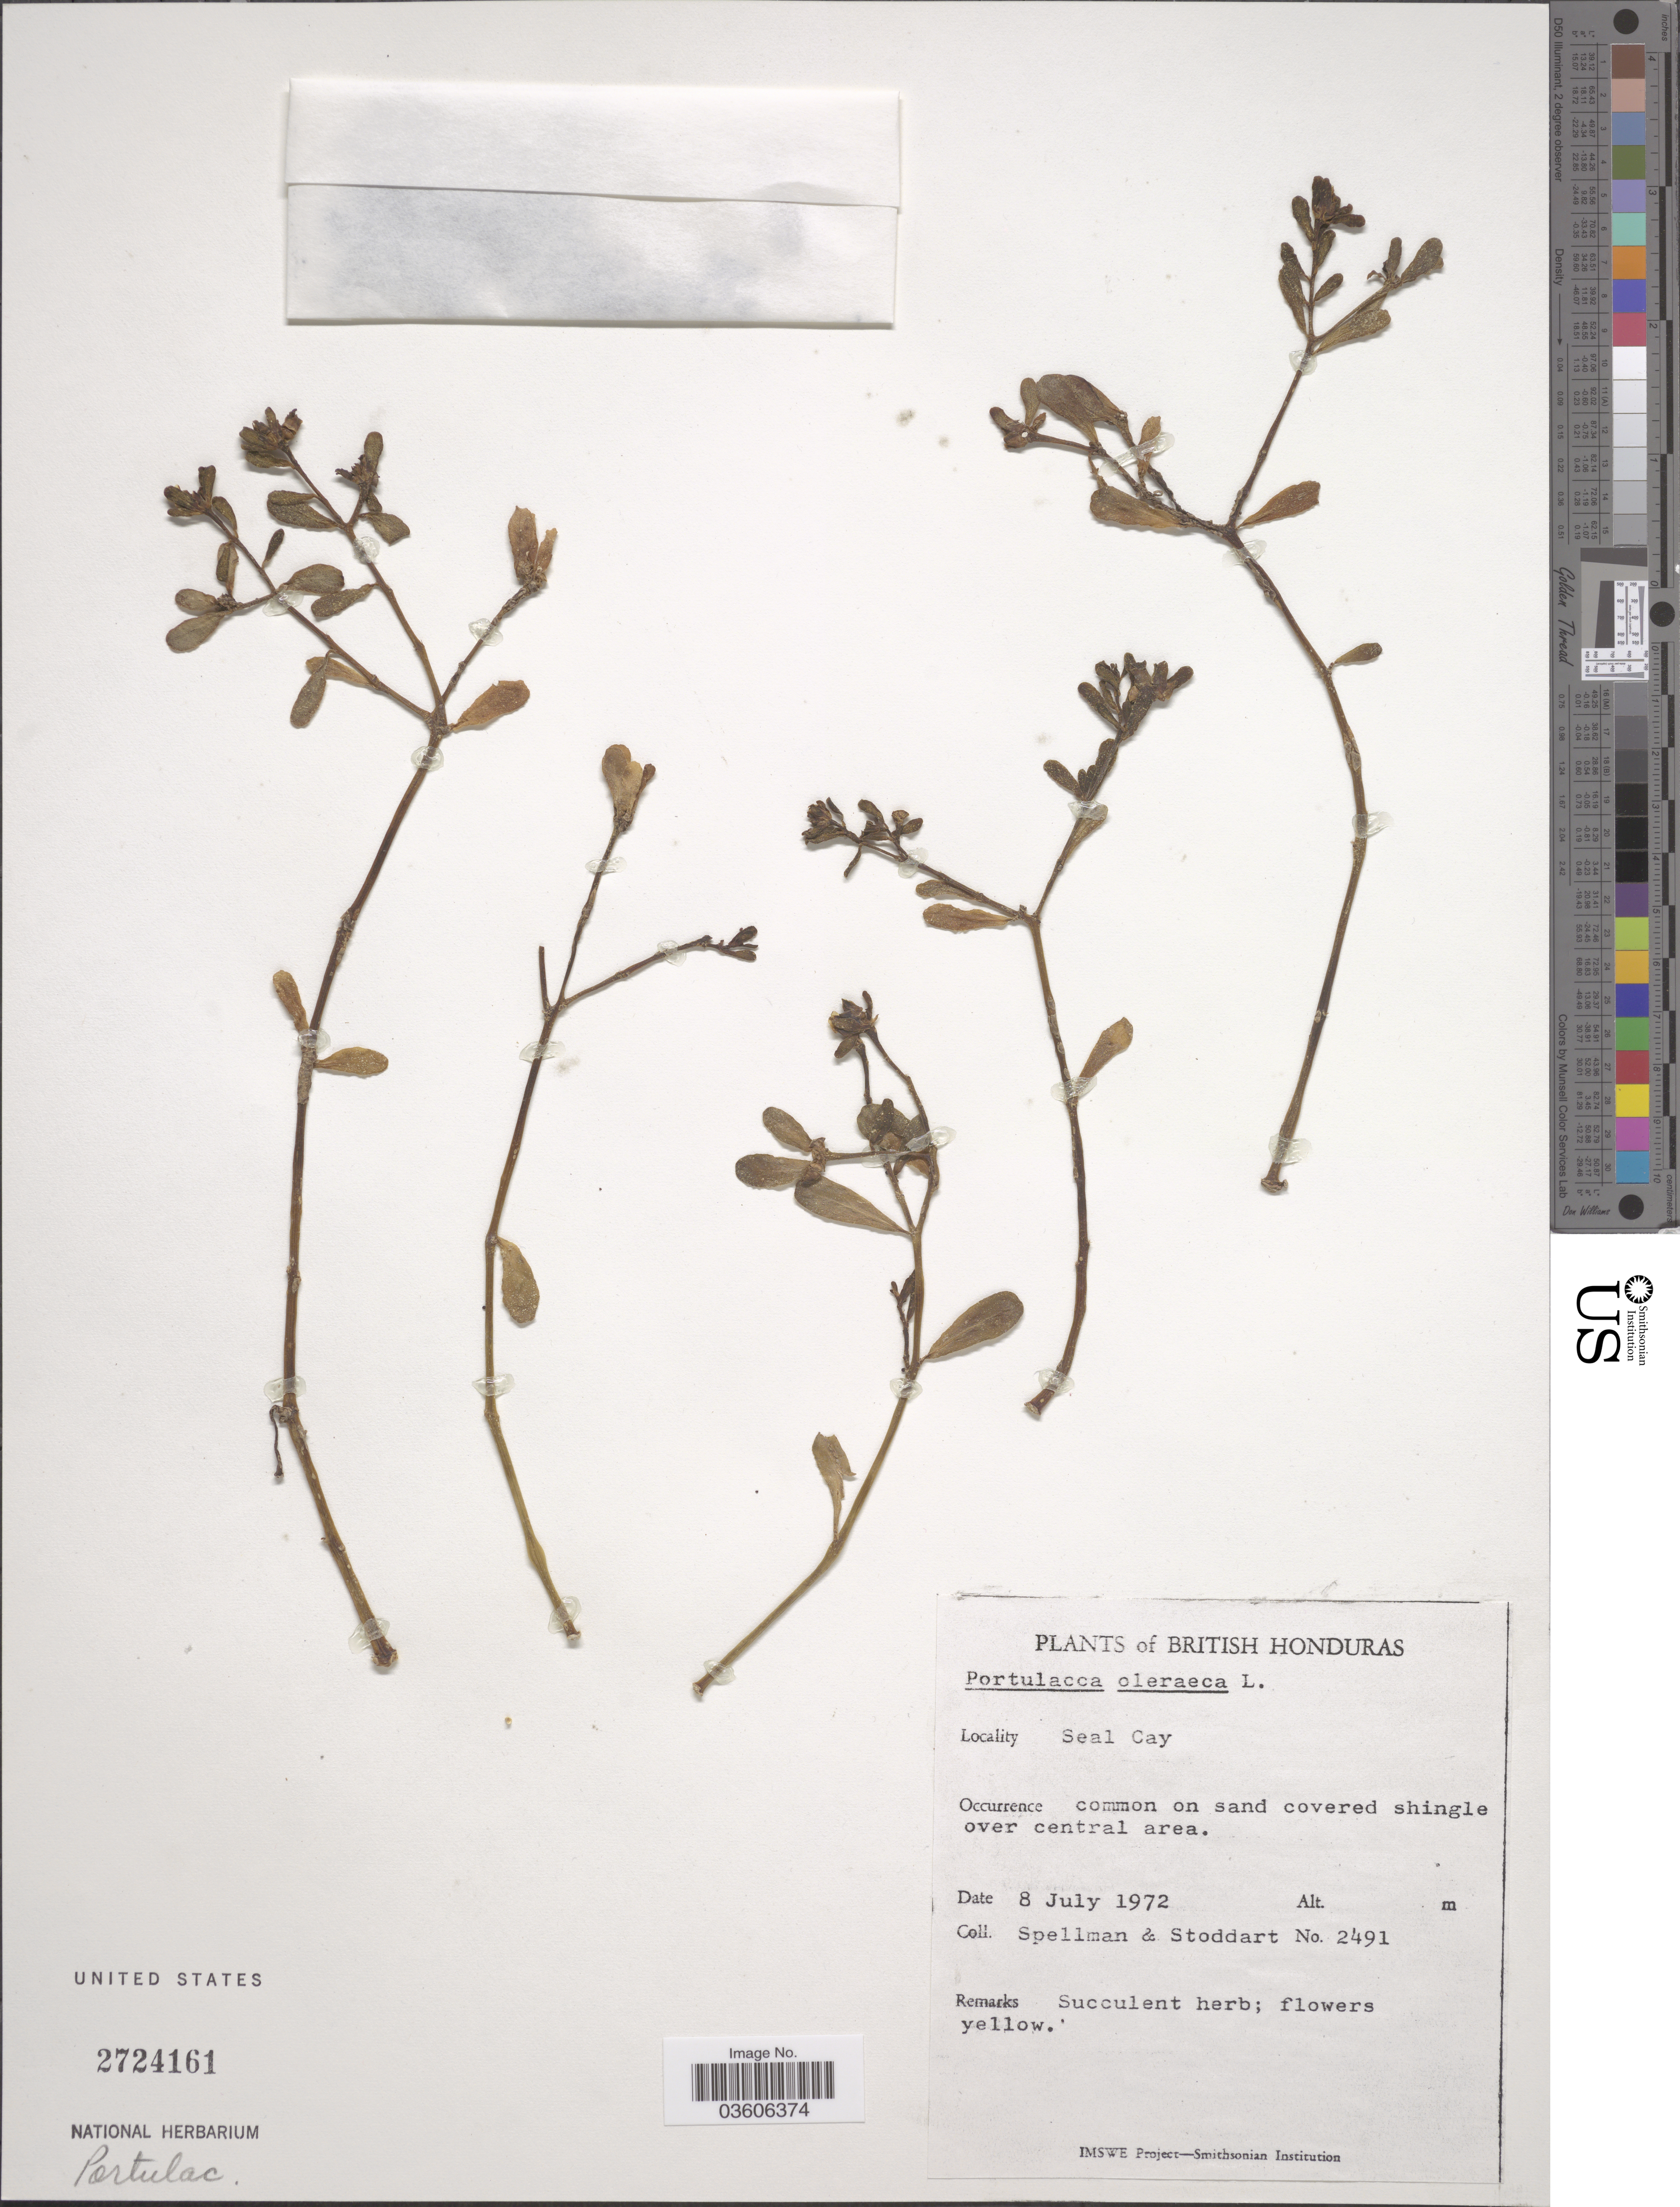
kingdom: Plantae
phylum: Tracheophyta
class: Magnoliopsida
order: Caryophyllales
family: Portulacaceae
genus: Portulaca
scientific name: Portulaca oleracea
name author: L.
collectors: Spellman, -- & -. Stoddart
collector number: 2491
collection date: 1972-07-08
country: Belize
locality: British Honduras. Seal Cay.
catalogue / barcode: US 2724161